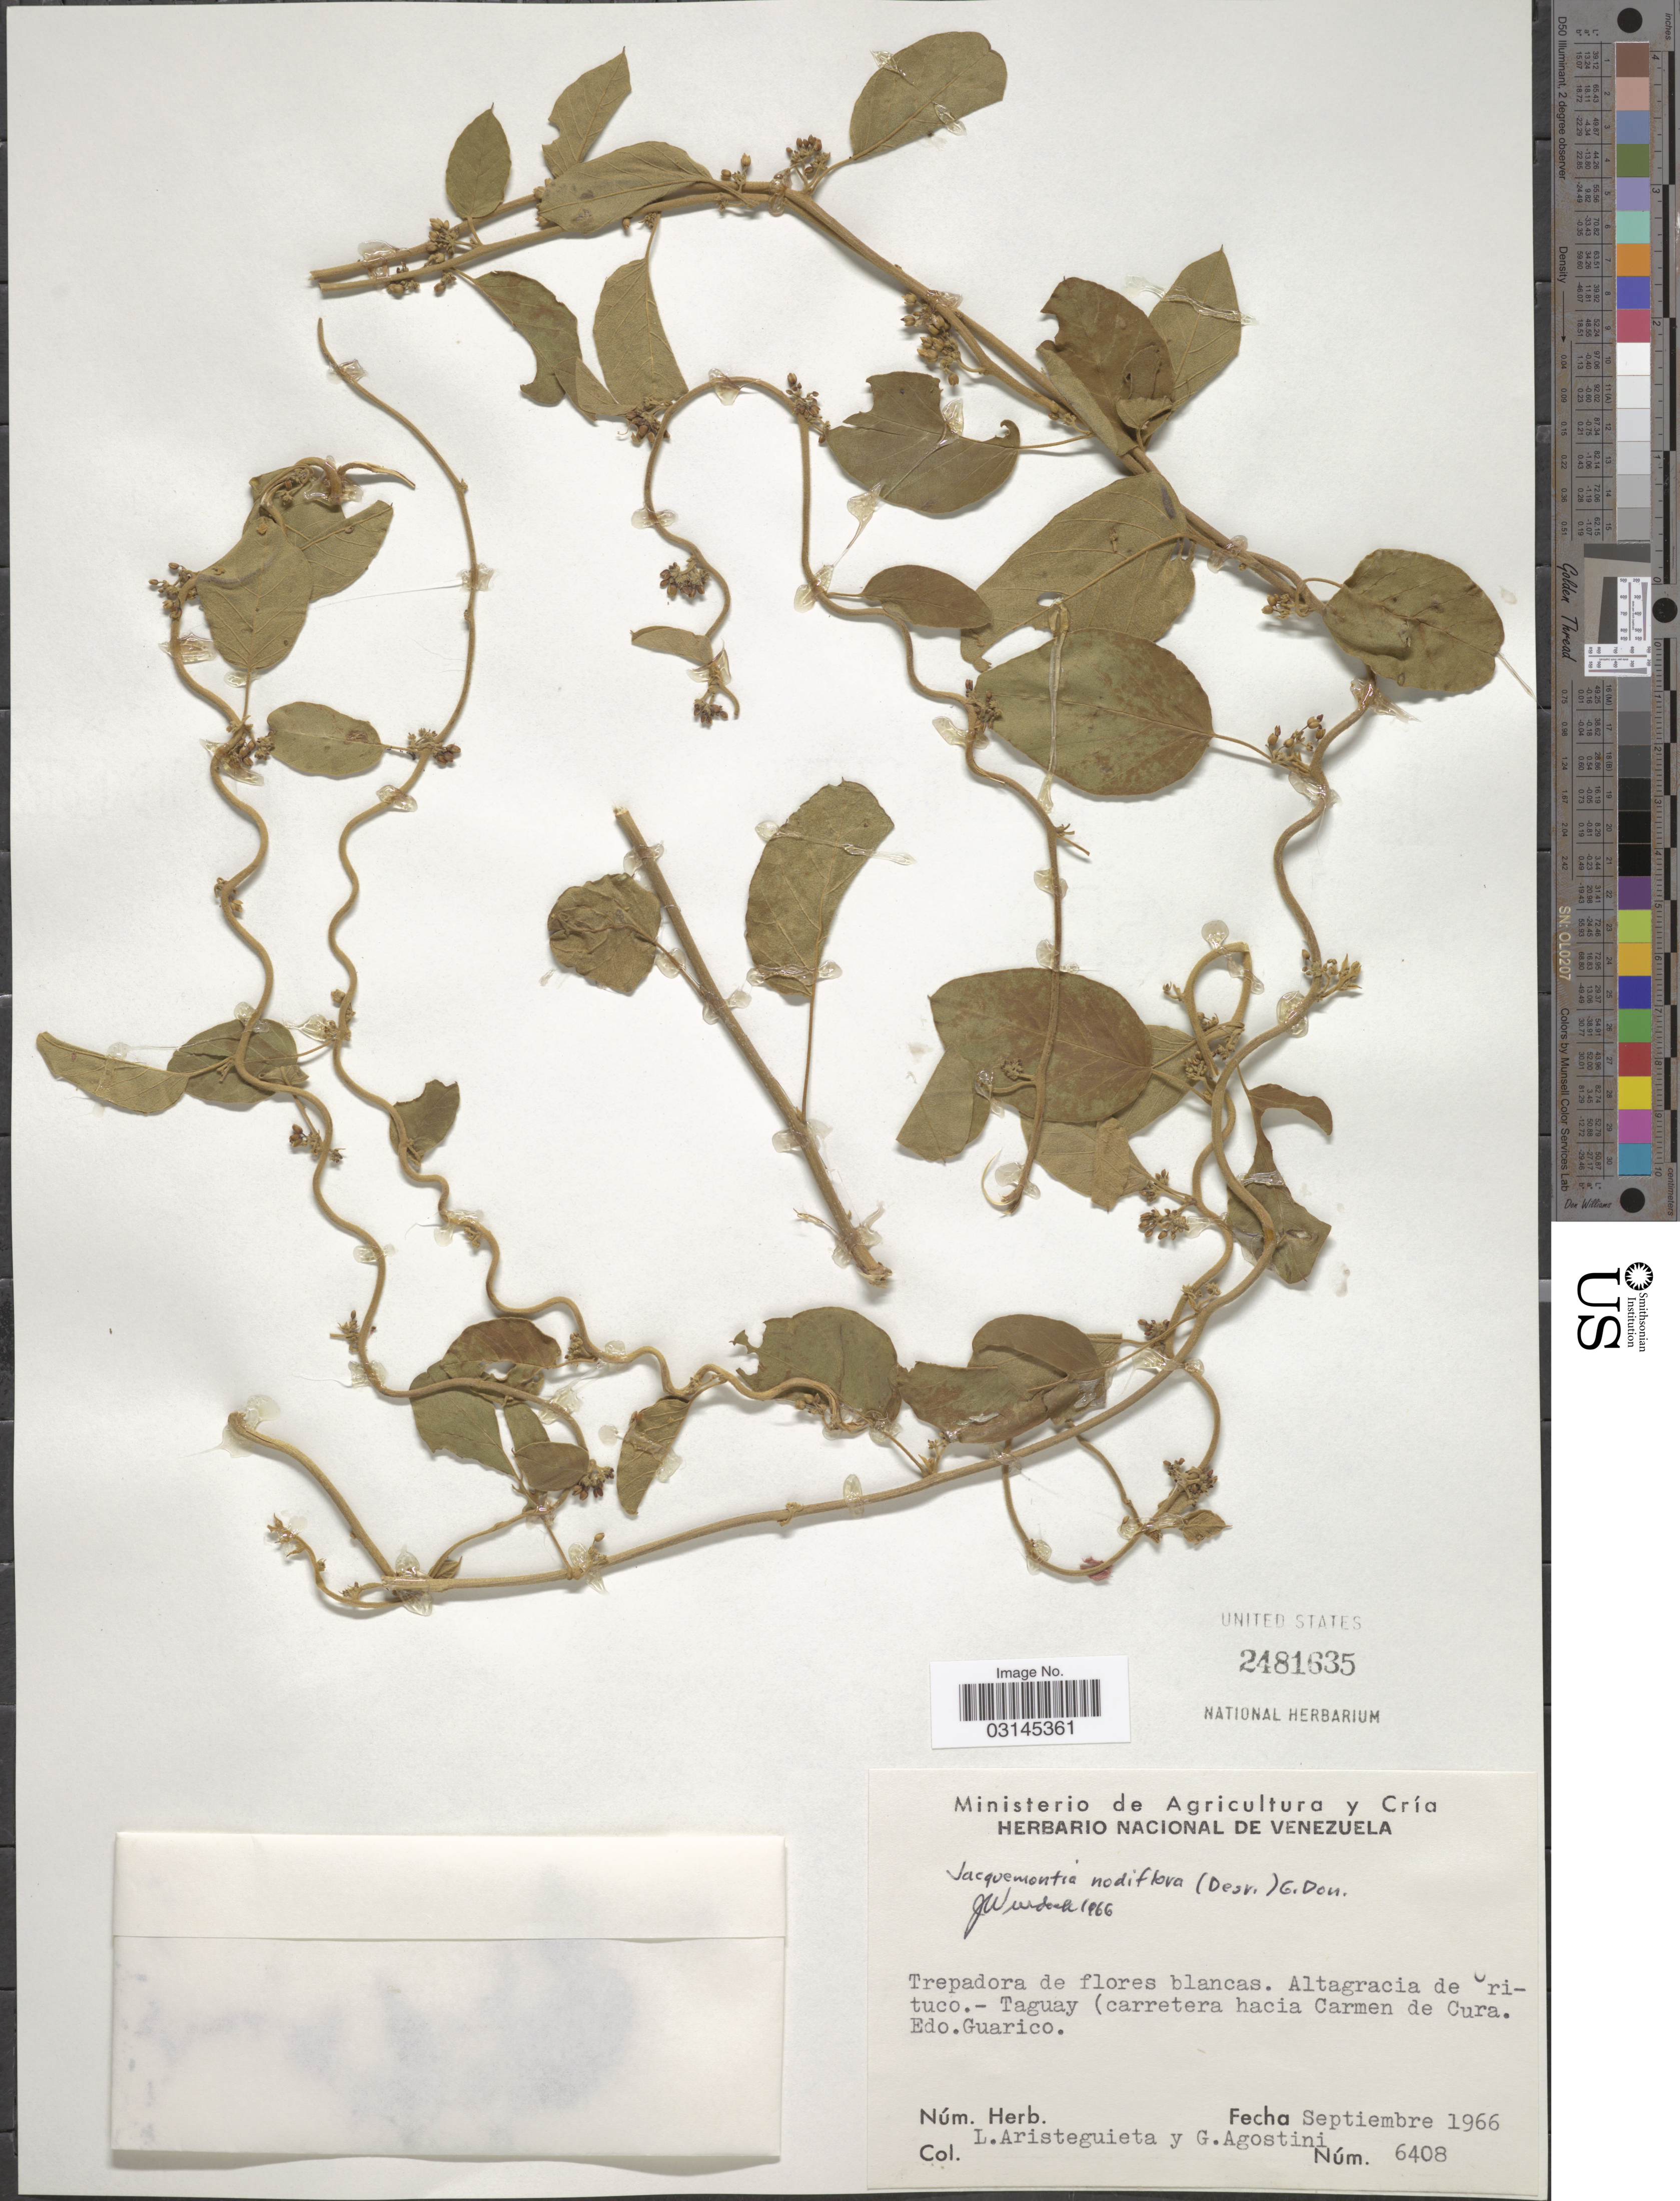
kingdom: Plantae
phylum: Tracheophyta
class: Magnoliopsida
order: Solanales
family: Convolvulaceae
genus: Convolvulus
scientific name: Convolvulus nodiflorus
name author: Desr.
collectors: L. Aristeguieta & G. Agostini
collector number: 6408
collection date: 1966-09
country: Venezuela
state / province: Guárico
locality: Altagracia de Orituco.-Taguay (carretera hacia Carmen de Cura.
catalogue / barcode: US 2481635